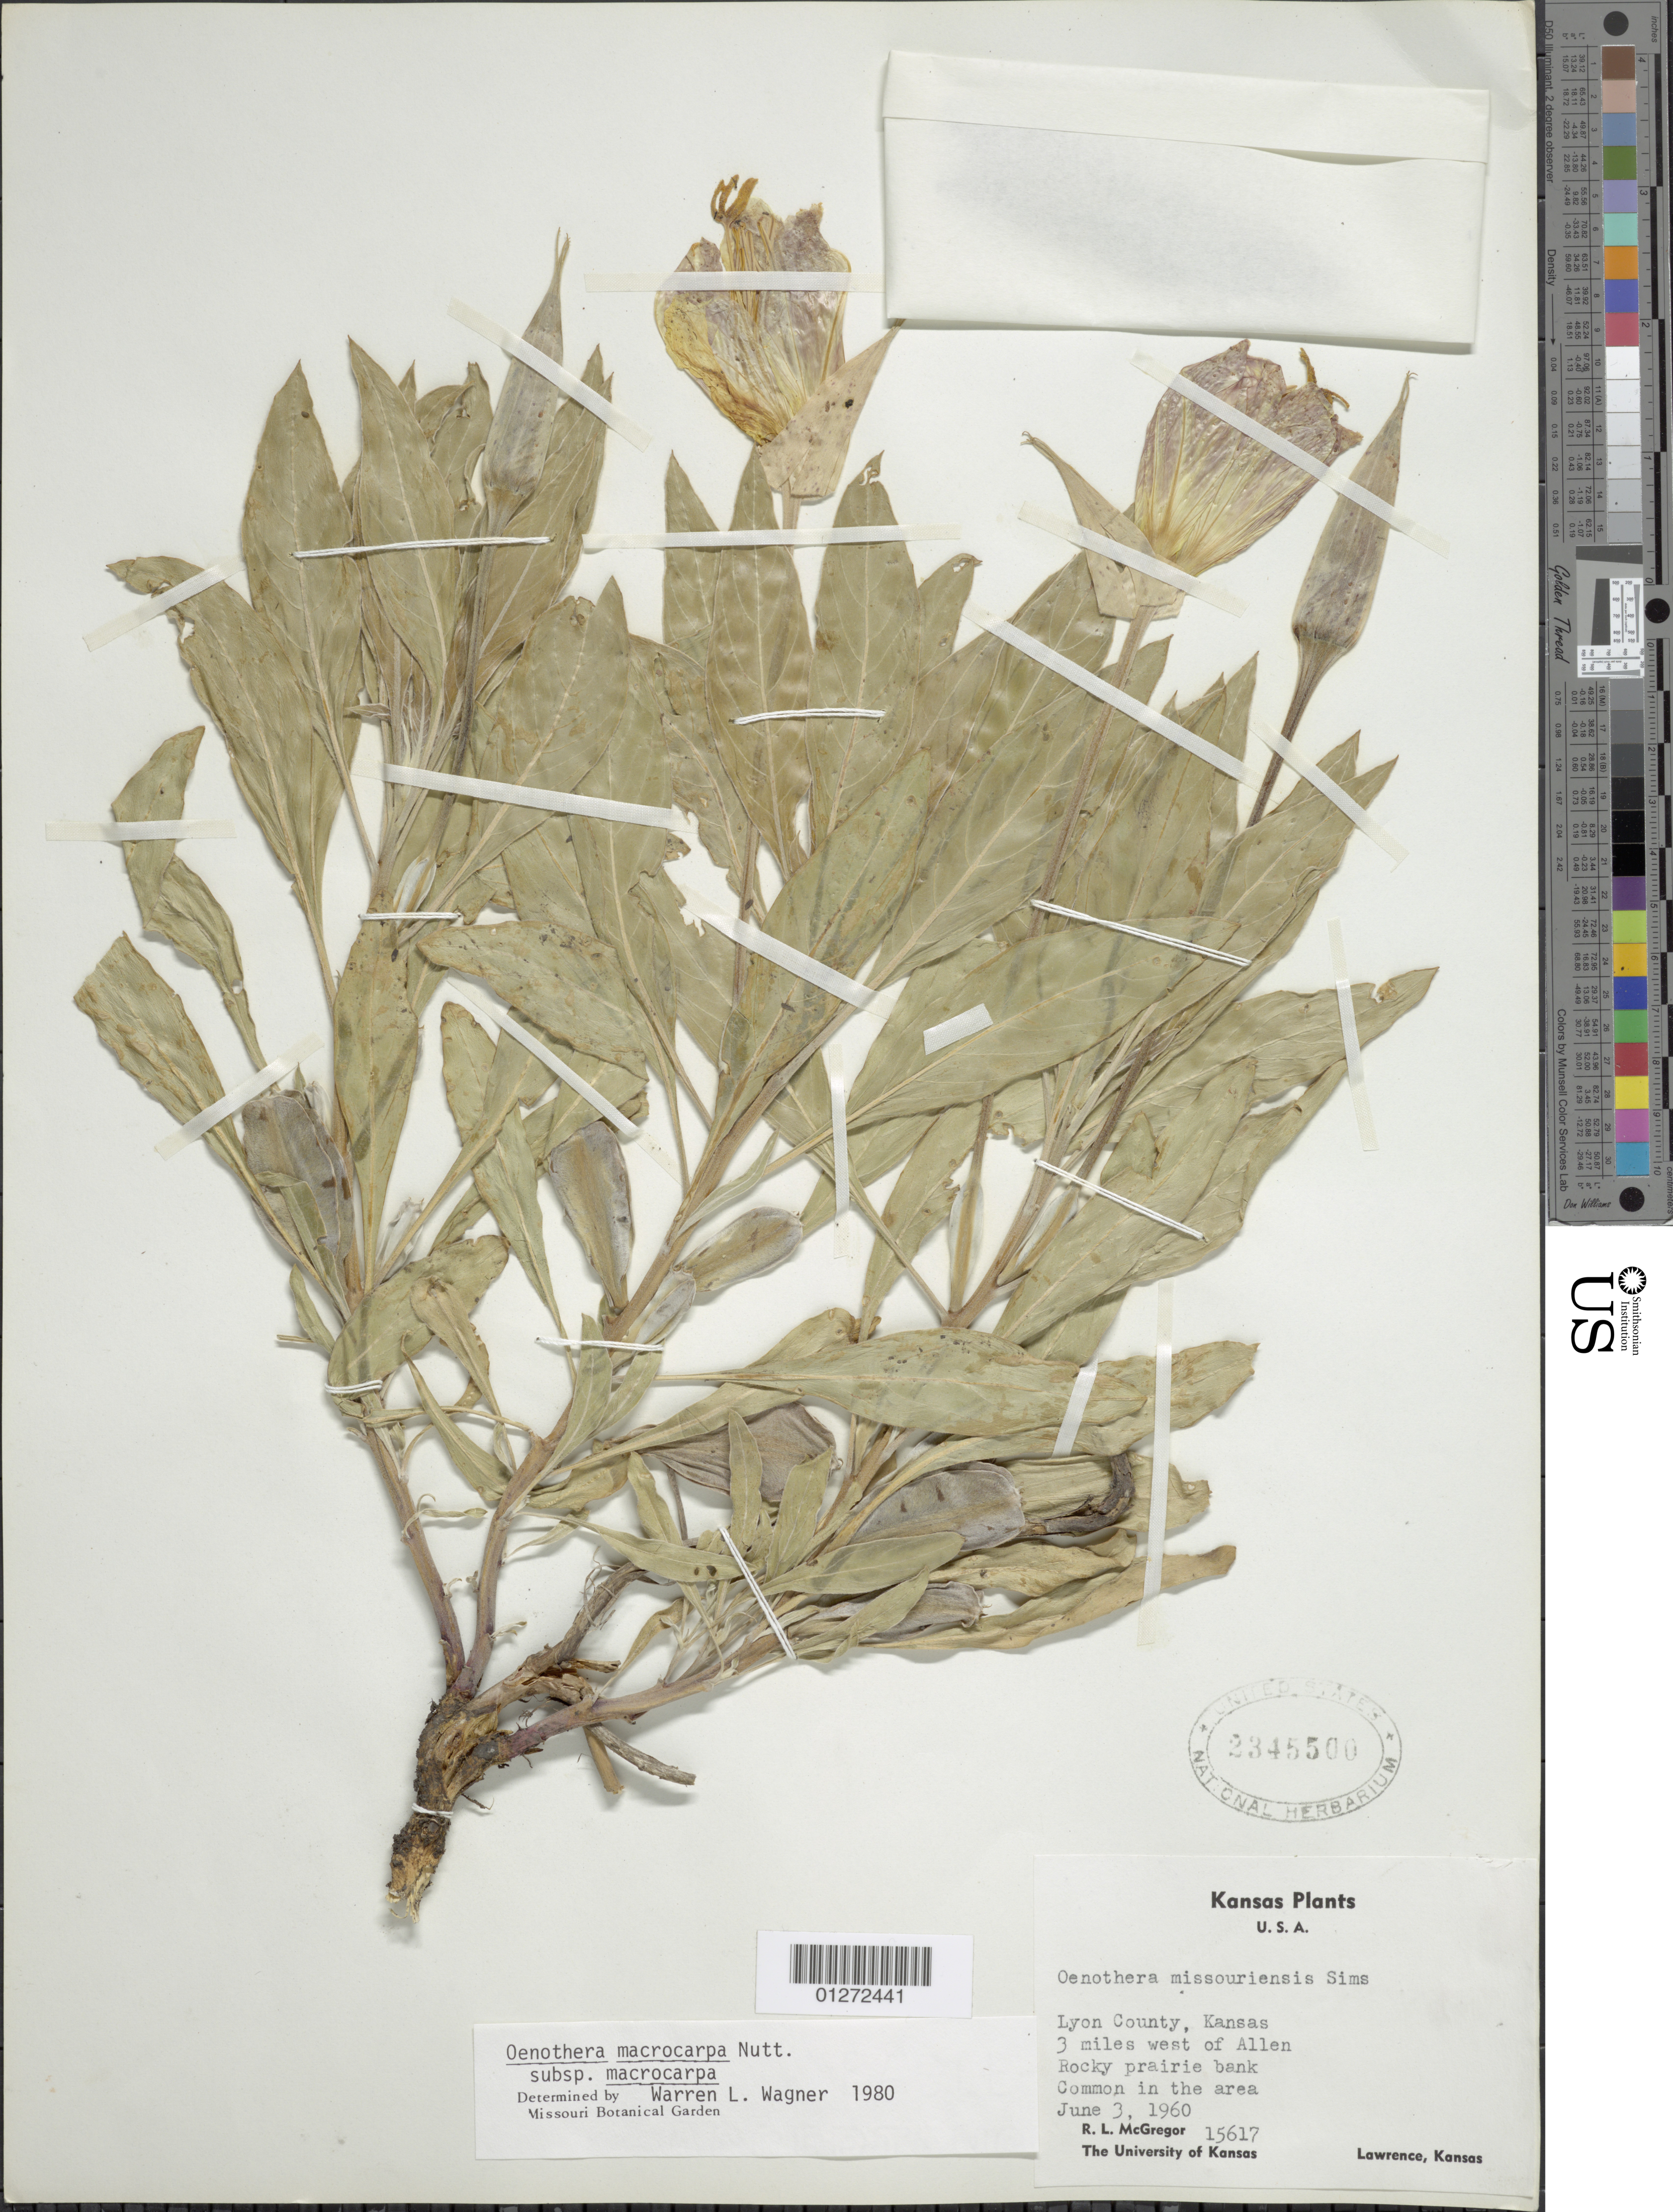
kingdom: Plantae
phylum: Tracheophyta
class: Magnoliopsida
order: Myrtales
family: Onagraceae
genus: Oenothera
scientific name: Oenothera macrocarpa subsp. macrocarpa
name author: Nutt.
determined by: Wagner, W. L., (BOT), Smithsonian Institution - National Museum of Natural History (UNITED STATES)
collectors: R. McGregor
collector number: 15617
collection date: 1960-06-03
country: United States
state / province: Kansas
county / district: Lyon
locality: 3 mi W of Allen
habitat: Rocky prairie bank.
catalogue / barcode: US 2345500